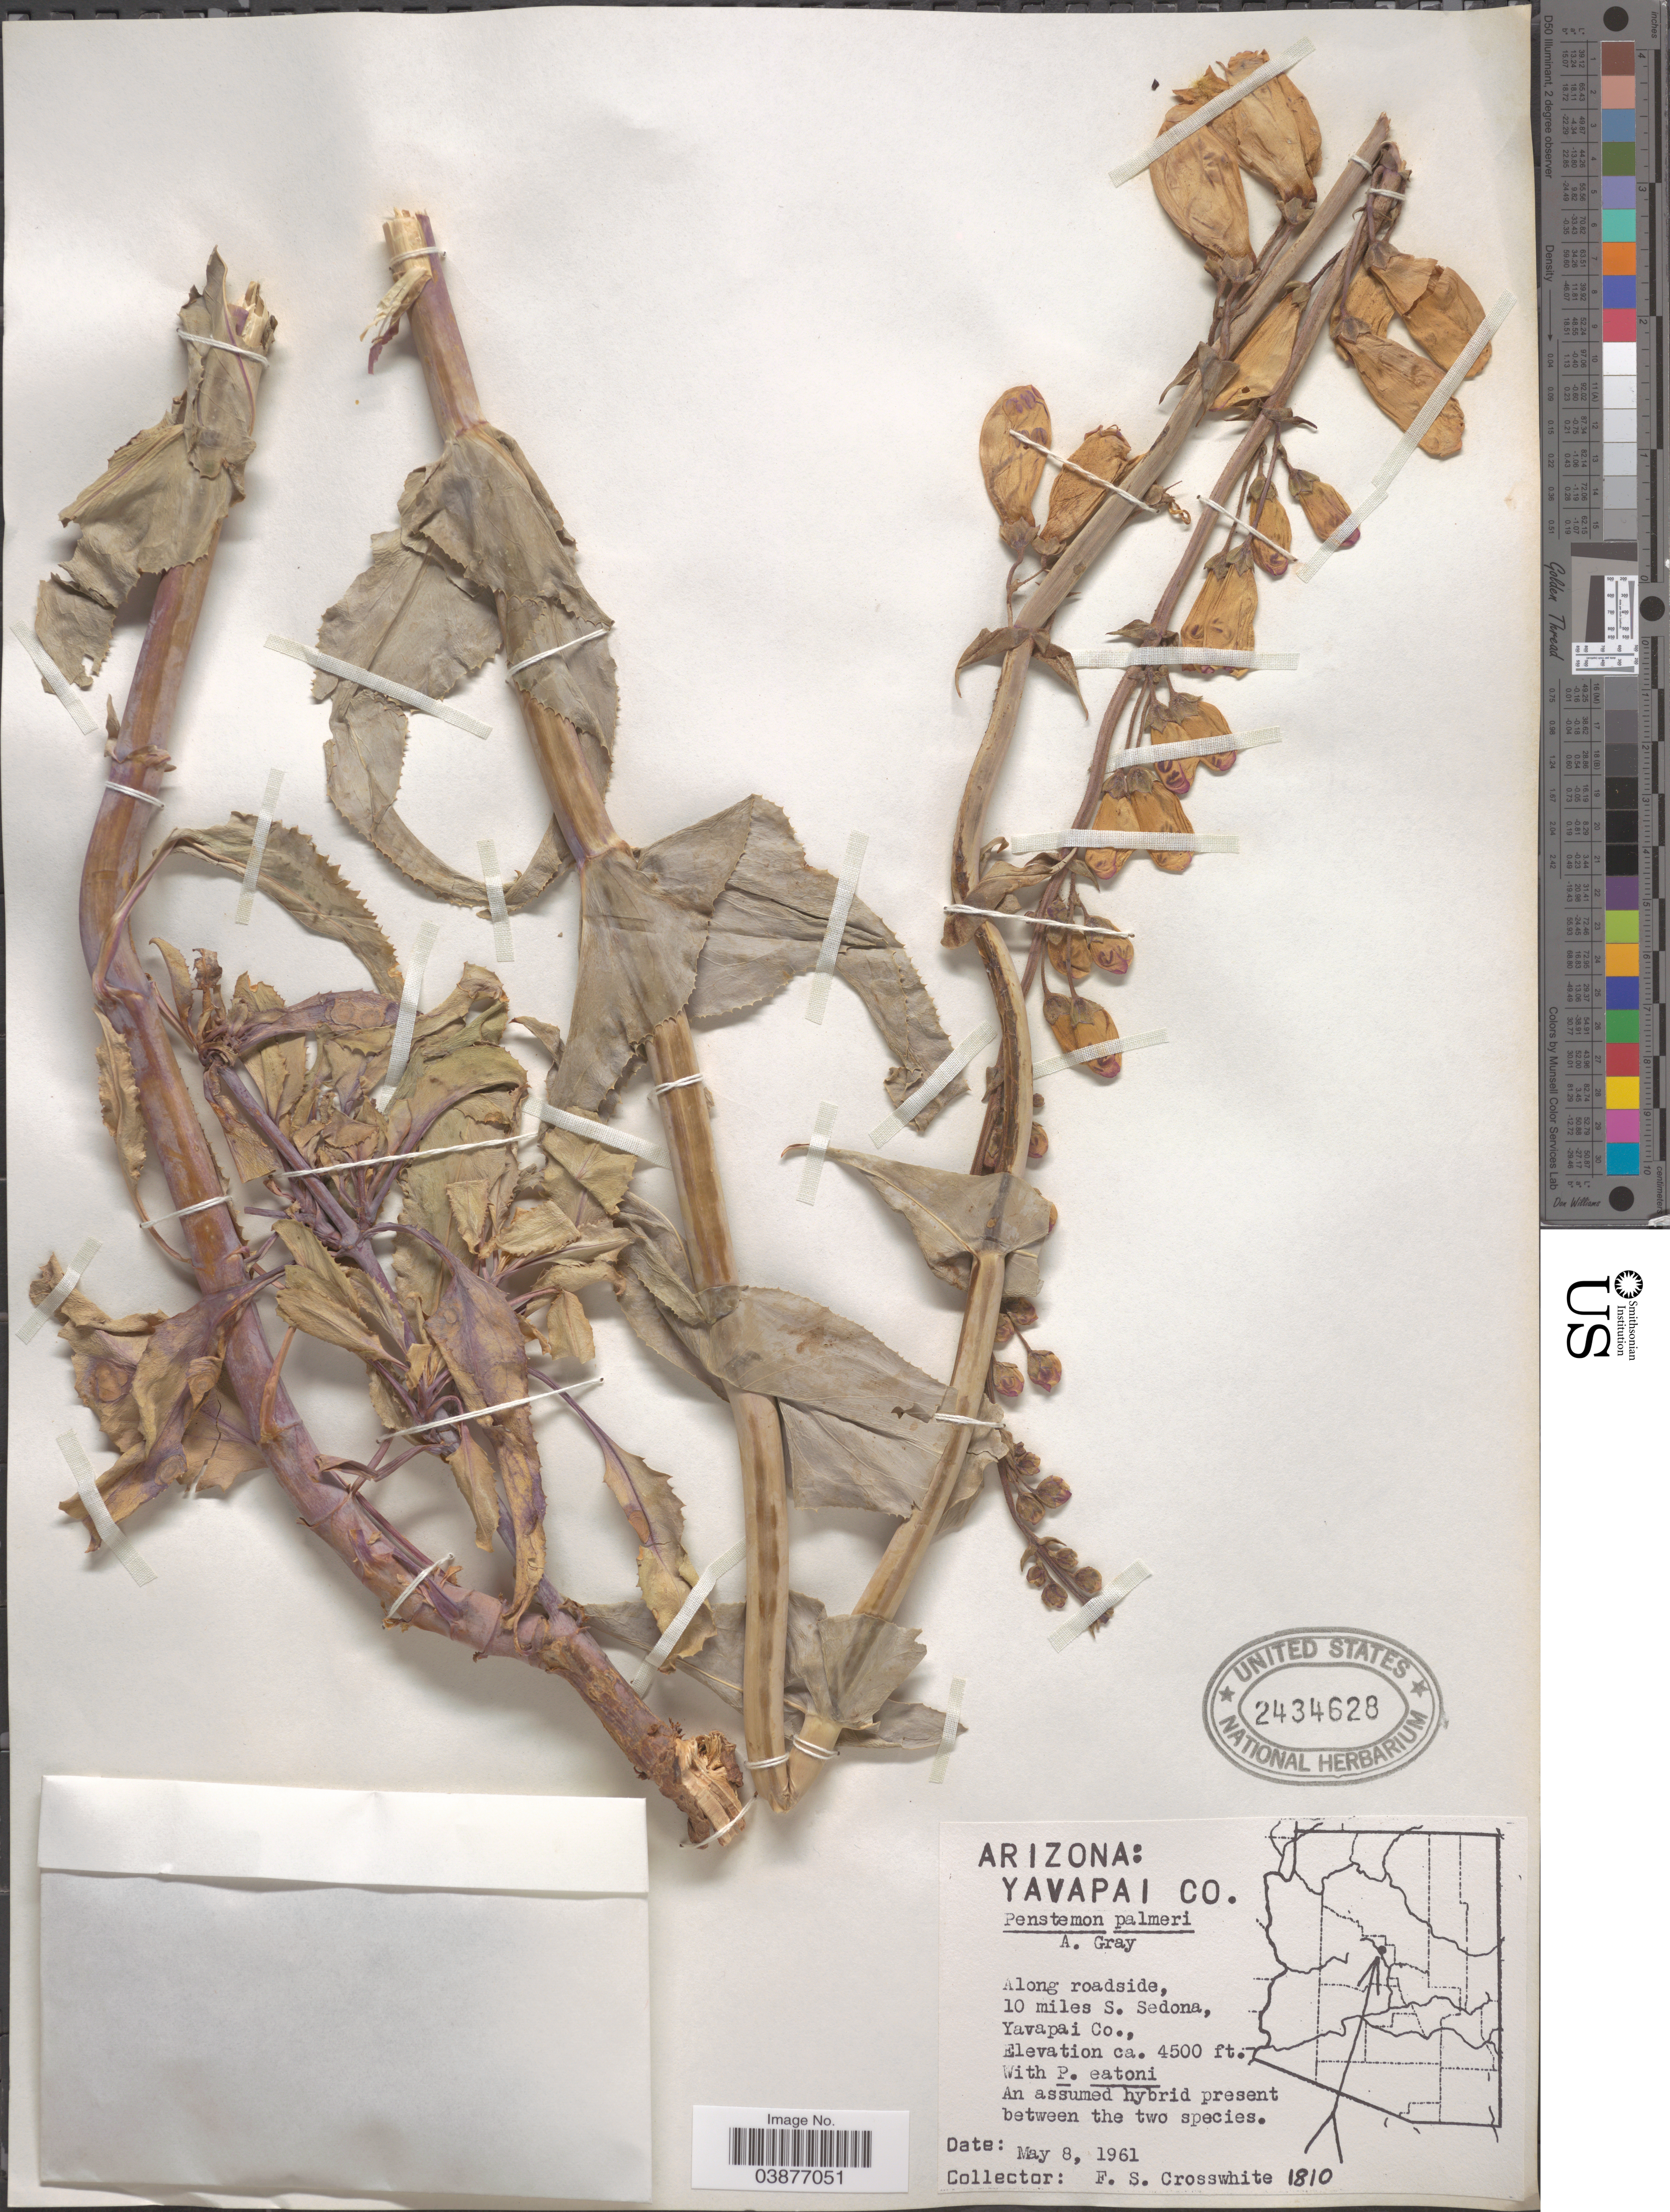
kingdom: Plantae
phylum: Tracheophyta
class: Magnoliopsida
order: Lamiales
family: Plantaginaceae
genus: Penstemon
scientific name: Penstemon palmeri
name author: A. Gray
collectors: F. Crosswhite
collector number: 1810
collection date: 1961-05-08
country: United States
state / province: Arizona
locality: Yavapai Co. Along roadside, 10 miles S. Sedona, Yavapai Co.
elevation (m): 1372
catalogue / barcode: US 2434628